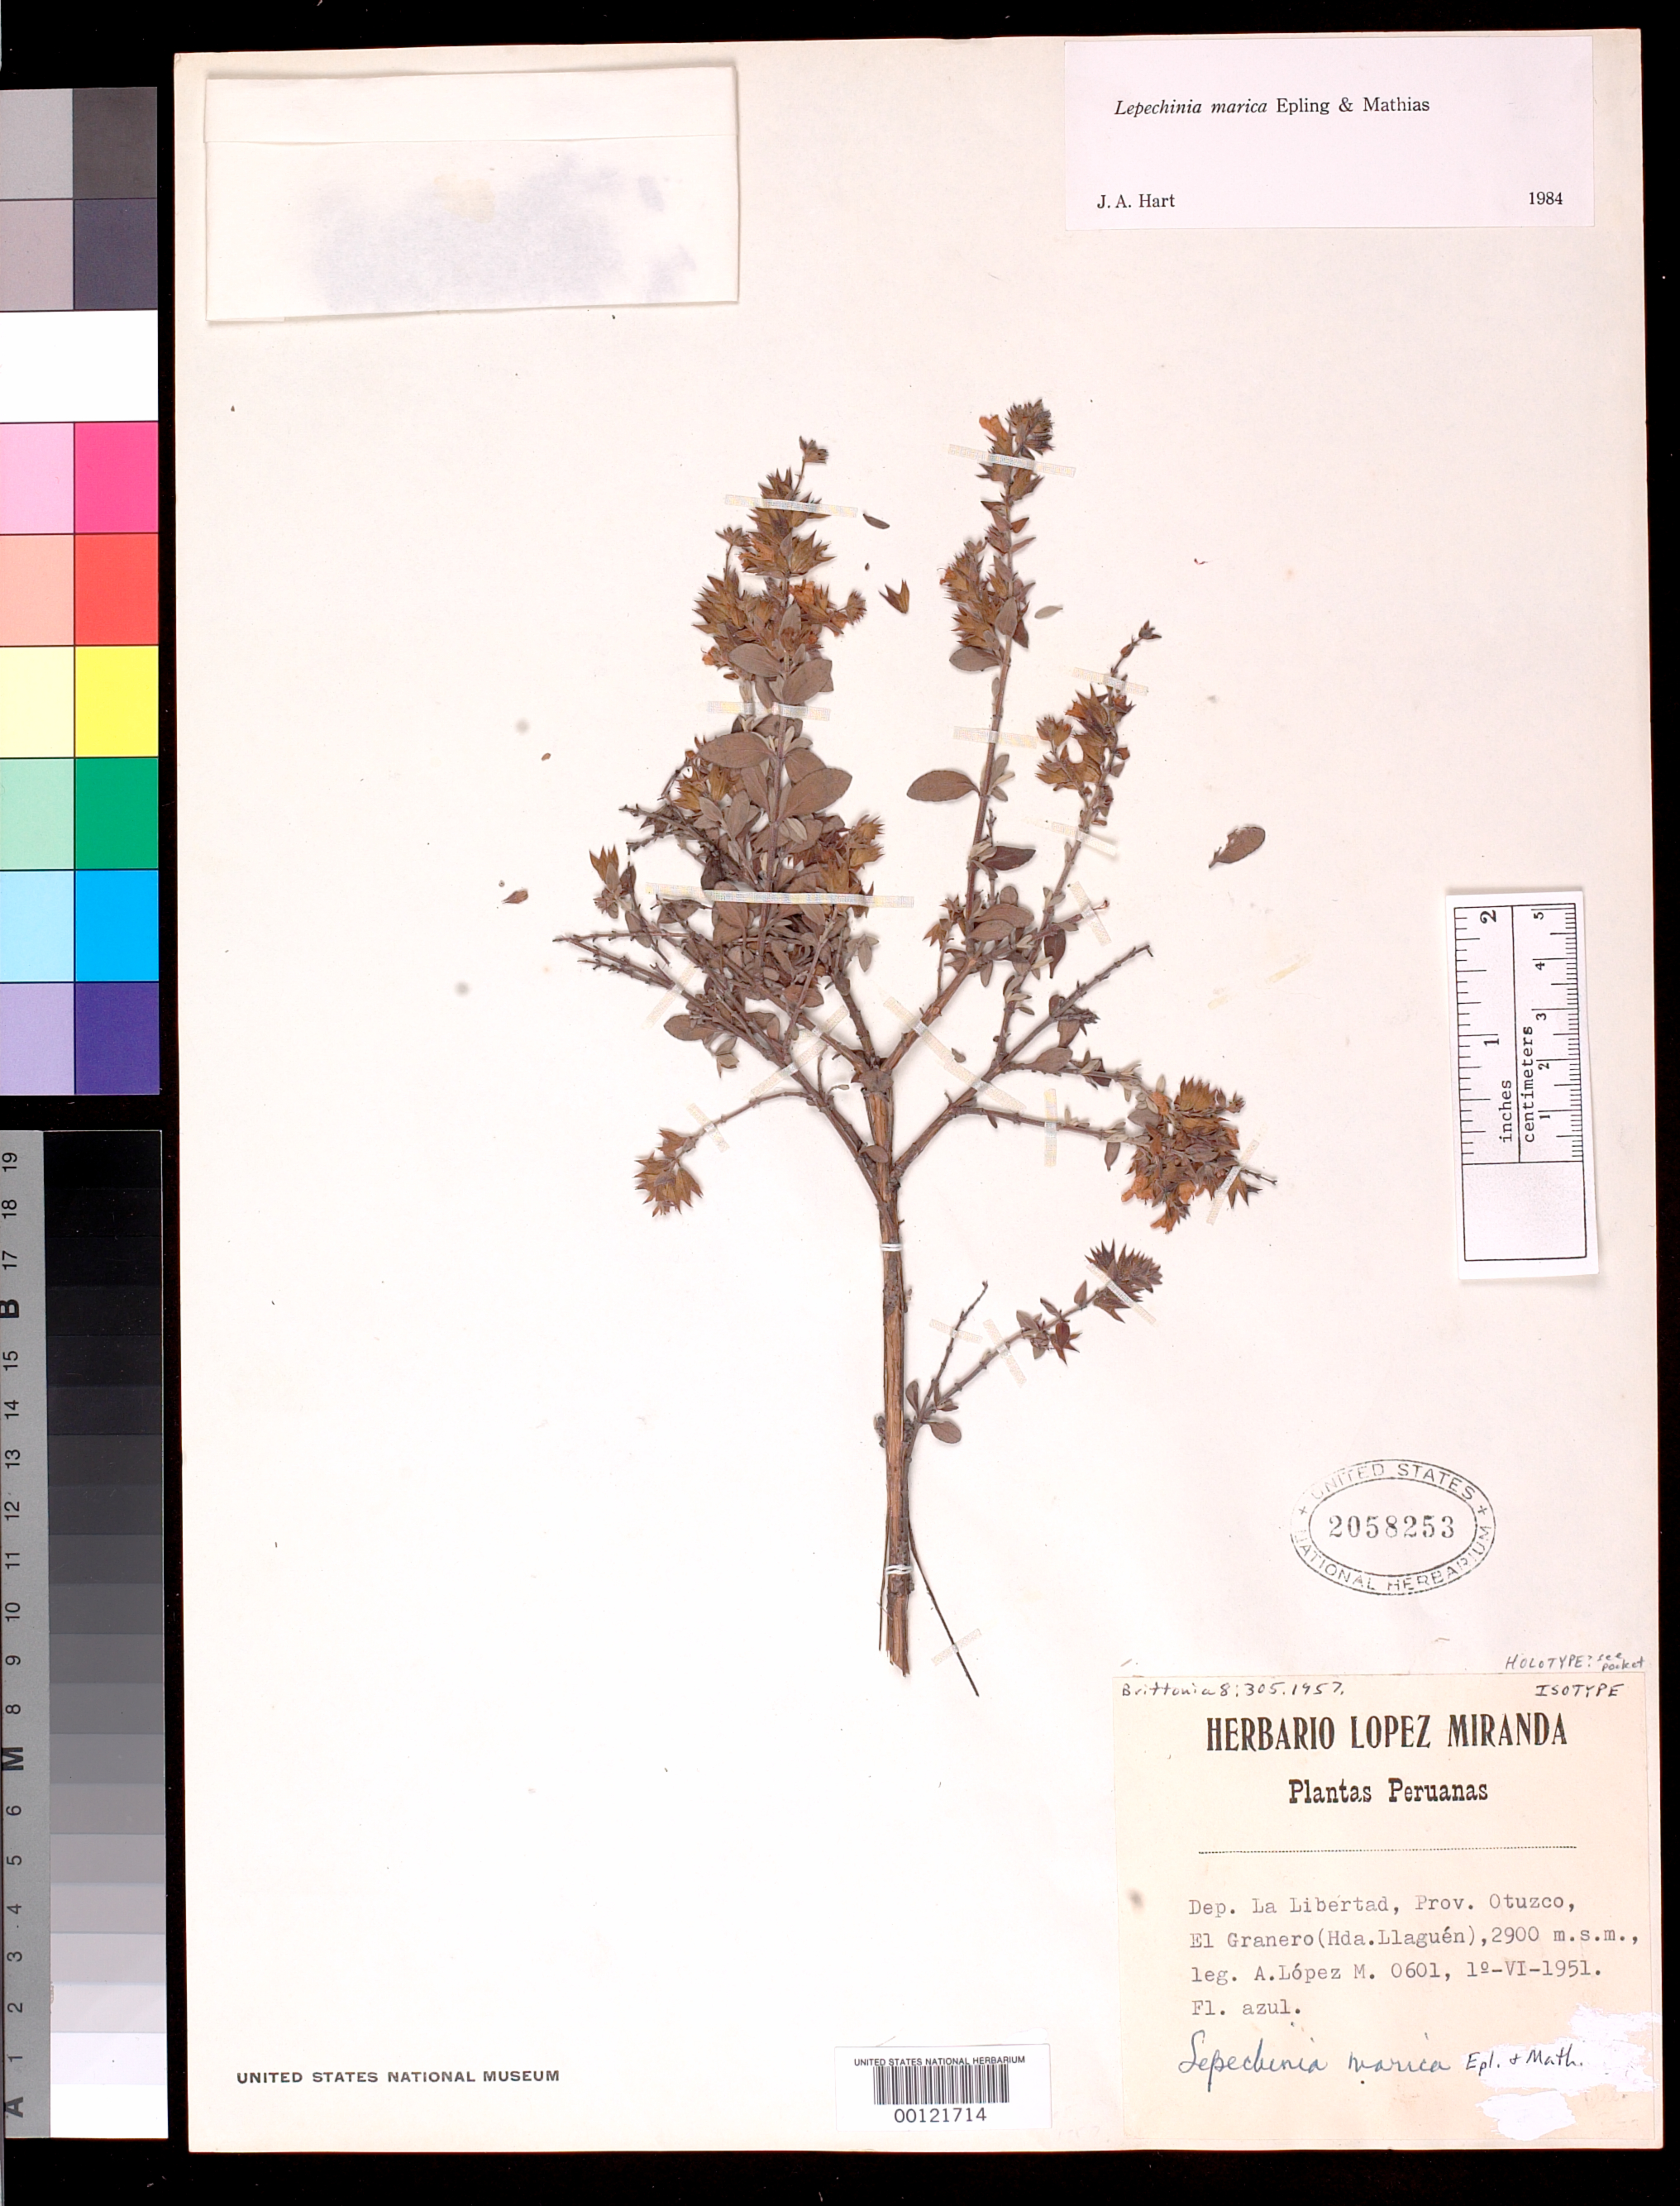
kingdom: Plantae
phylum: Tracheophyta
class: Magnoliopsida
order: Lamiales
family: Lamiaceae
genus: Lepechinia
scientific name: Lepechinia marica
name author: Epling & Mathias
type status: Isotype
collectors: A. López M.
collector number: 0601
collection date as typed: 10 Jun 1951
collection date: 1951-06-10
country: Peru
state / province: La Libertad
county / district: Otuzco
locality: El Granero.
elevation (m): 2900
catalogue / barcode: US 2058253